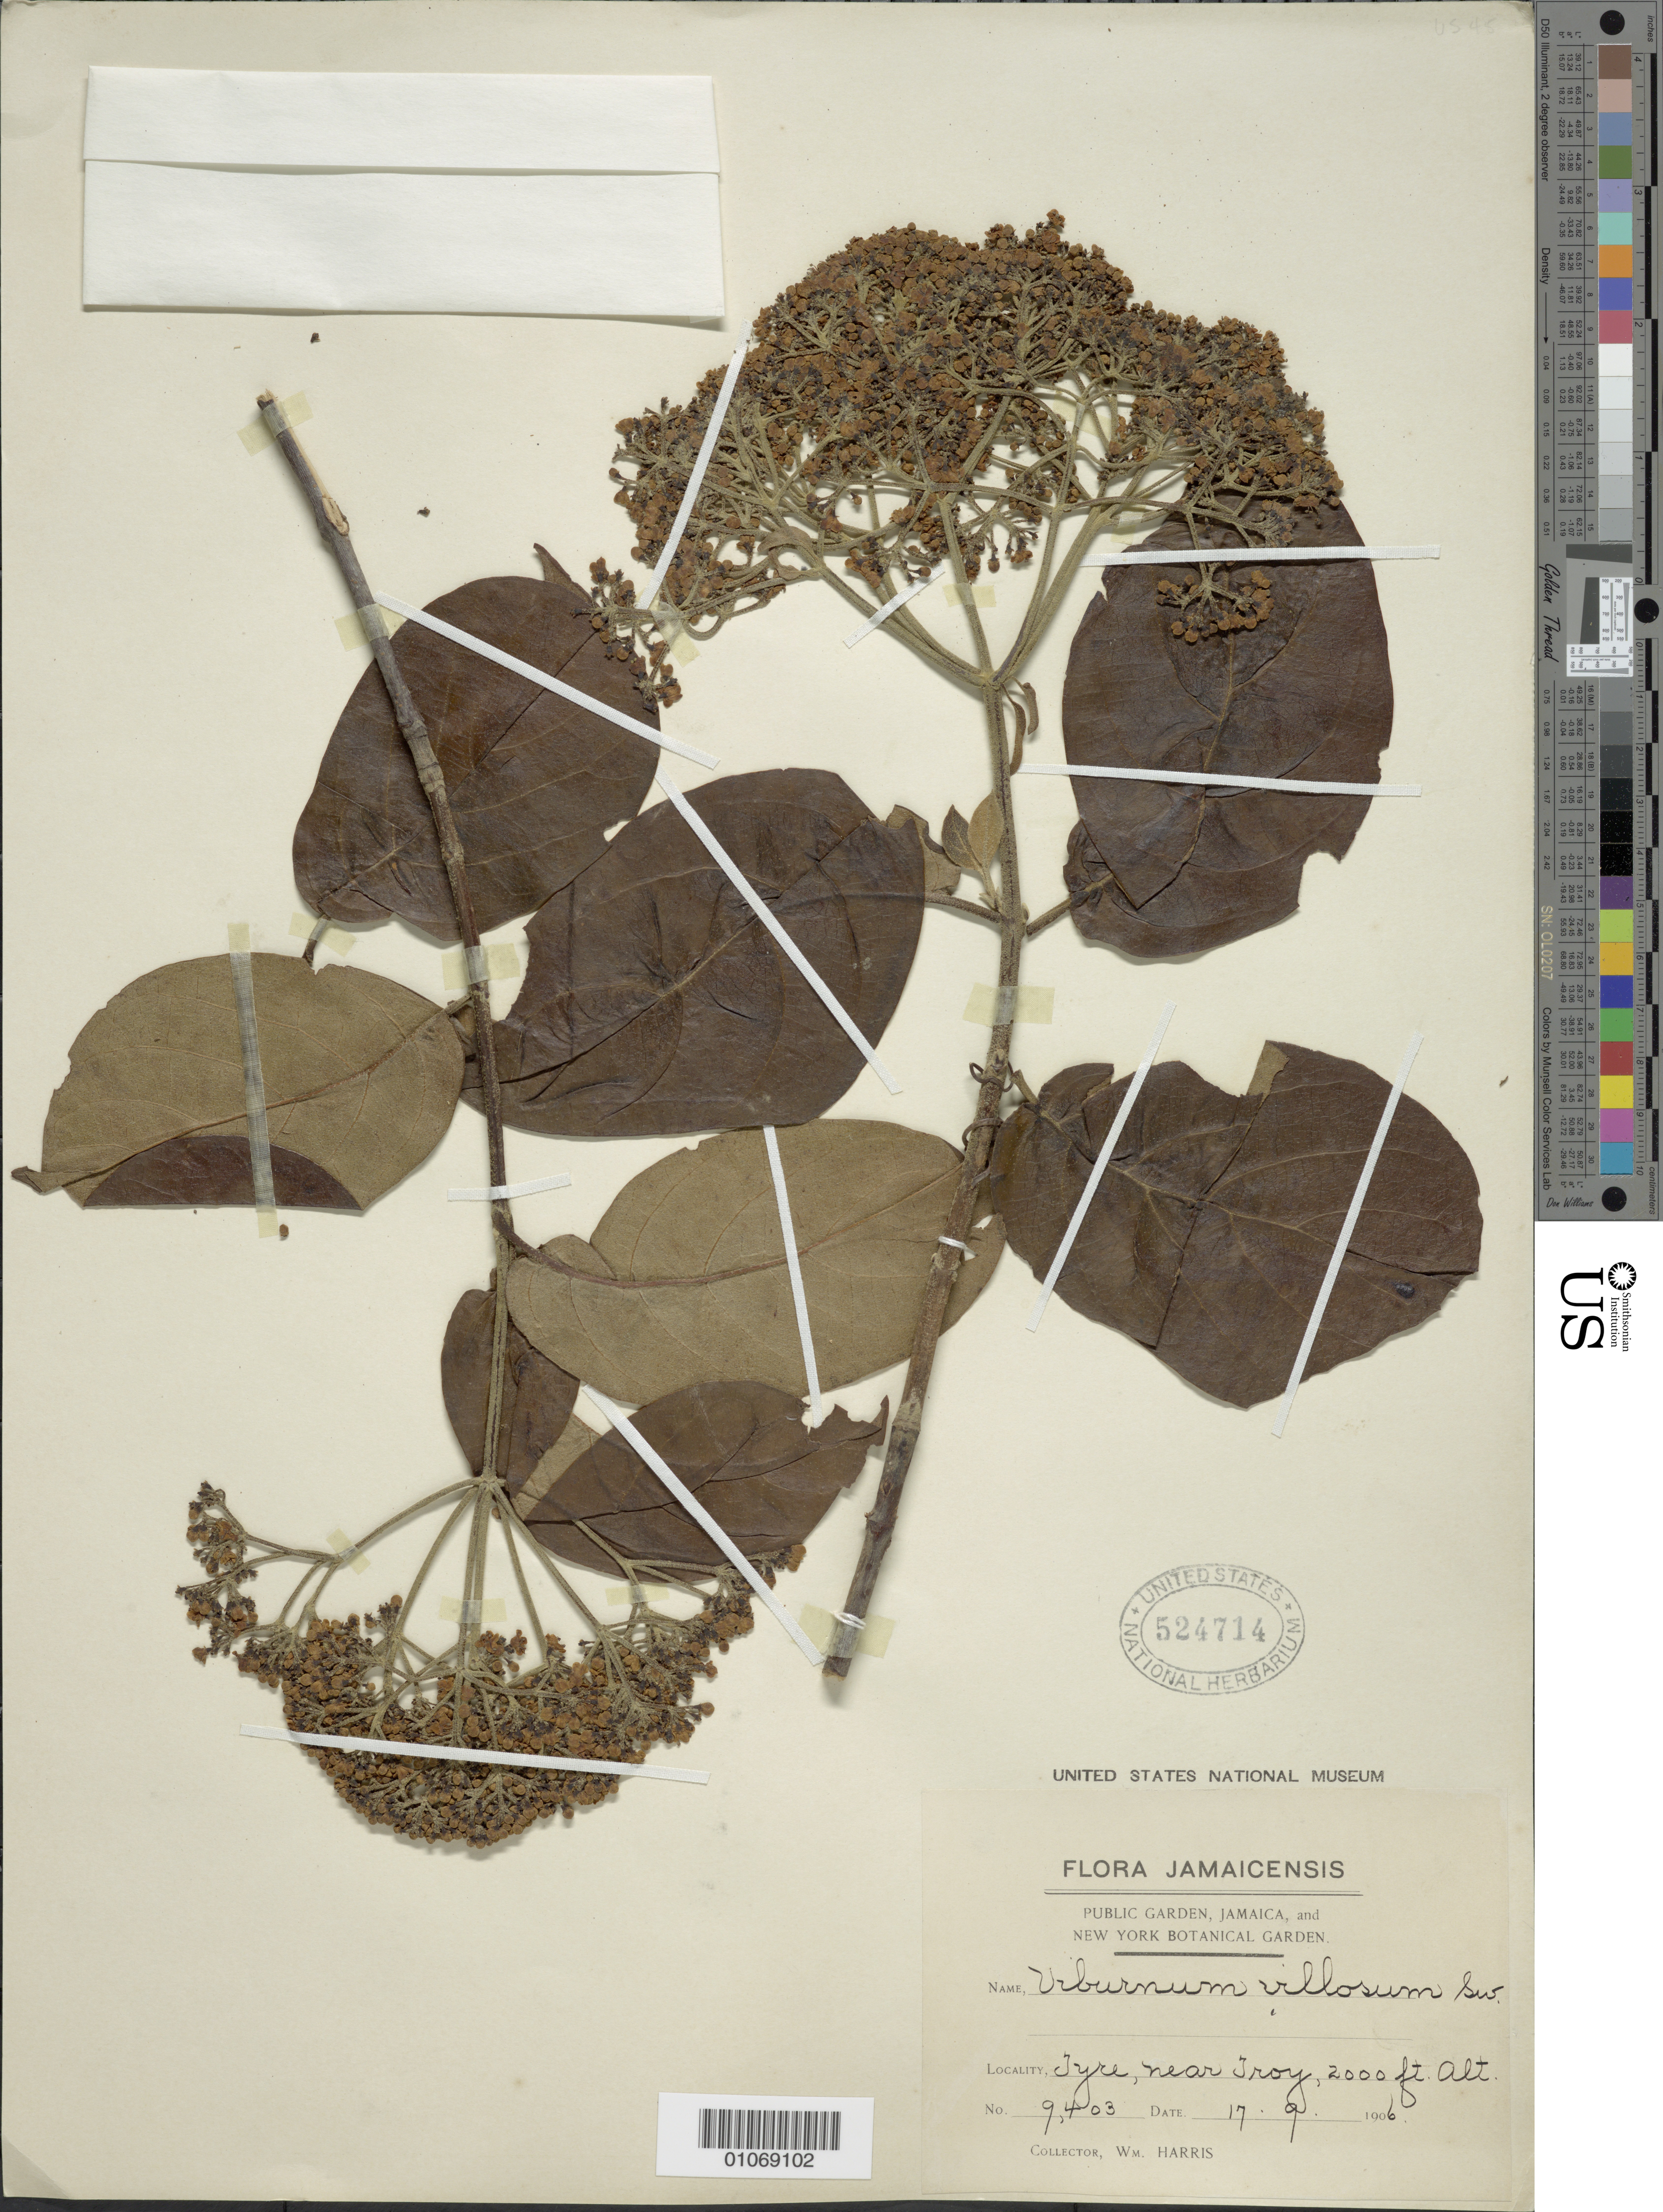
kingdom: Plantae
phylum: Tracheophyta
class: Magnoliopsida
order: Dipsacales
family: Viburnaceae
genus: Viburnum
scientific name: Viburnum villosum var. glabrescens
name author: Griseb.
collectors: W. Harris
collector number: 9403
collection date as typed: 17 Sep 1906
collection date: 1906-09-17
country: Jamaica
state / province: Trelawny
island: Jamaica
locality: Tyre, near Troy.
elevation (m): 610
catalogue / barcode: US 524714